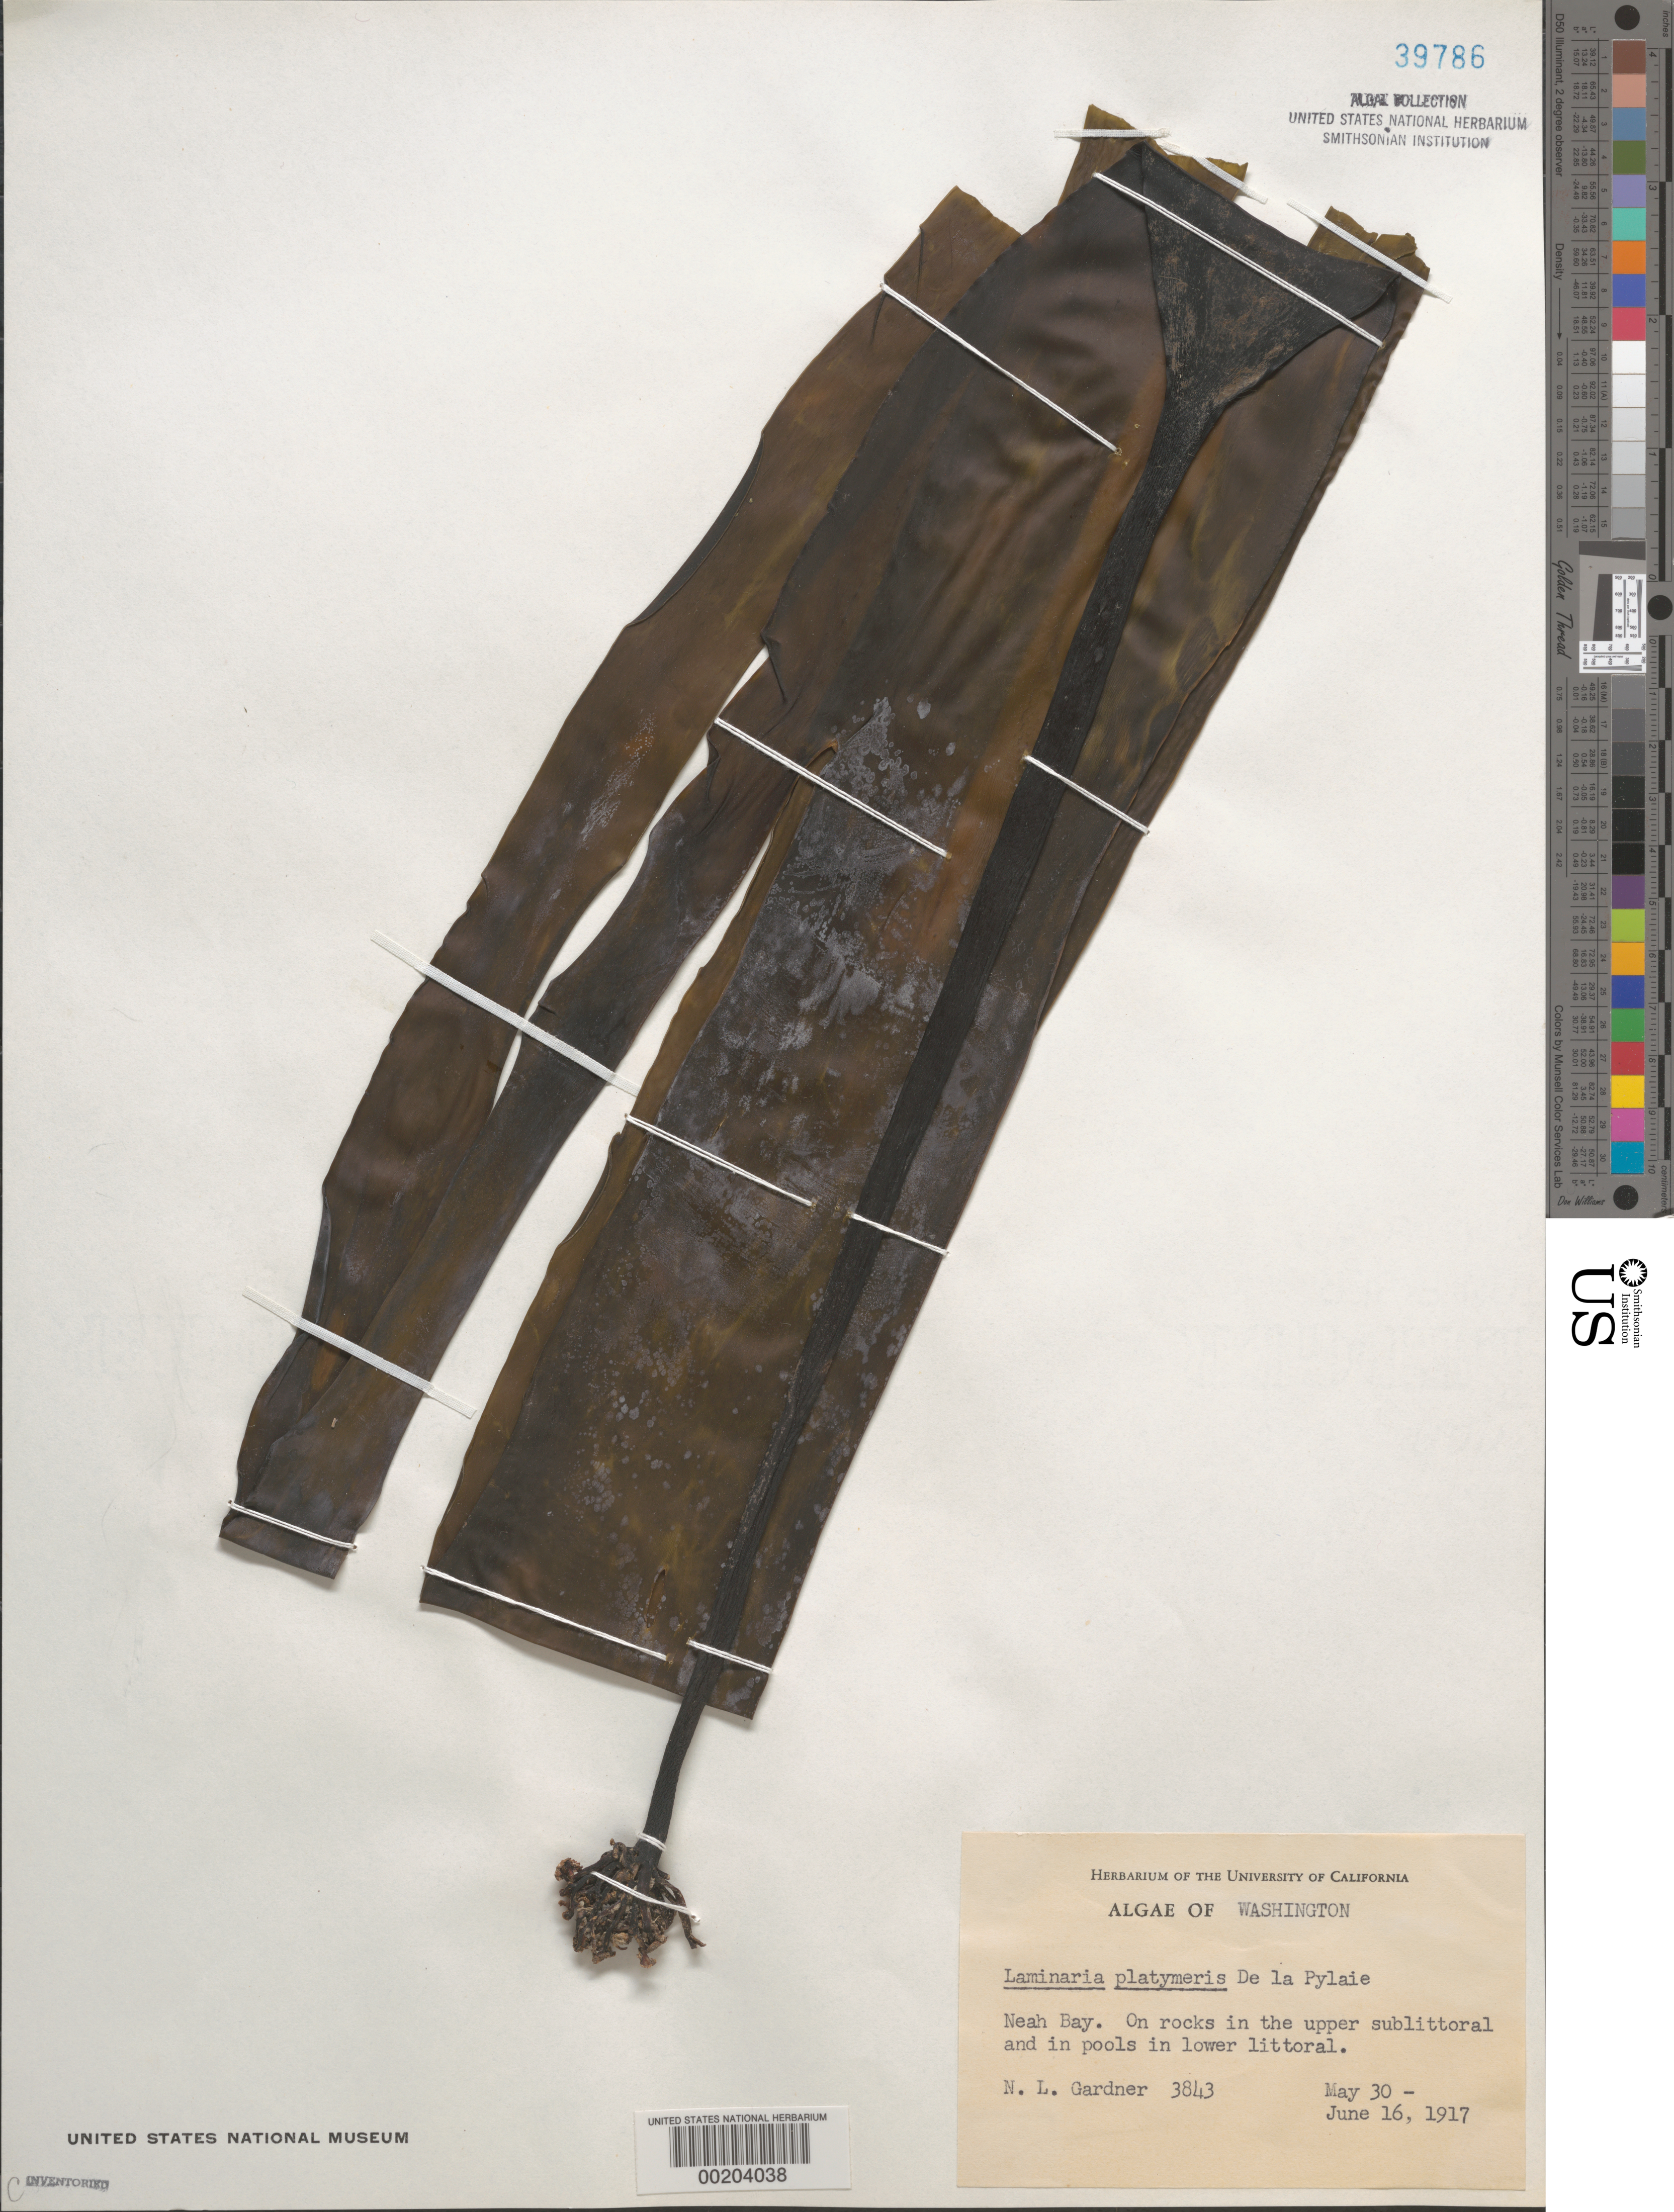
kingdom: Chromista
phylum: Ochrophyta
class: Phaeophyceae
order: Laminariales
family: Laminariaceae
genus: Laminaria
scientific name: Laminaria platymeris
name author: Bach. Pyl.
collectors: N. Gardner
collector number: NLG 3843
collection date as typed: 30 May 1917 TO 16 Jun 1917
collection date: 1917-05-30/1917-06-16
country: United States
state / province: Washington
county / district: Clallam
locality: Neah Bay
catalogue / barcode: US 39786